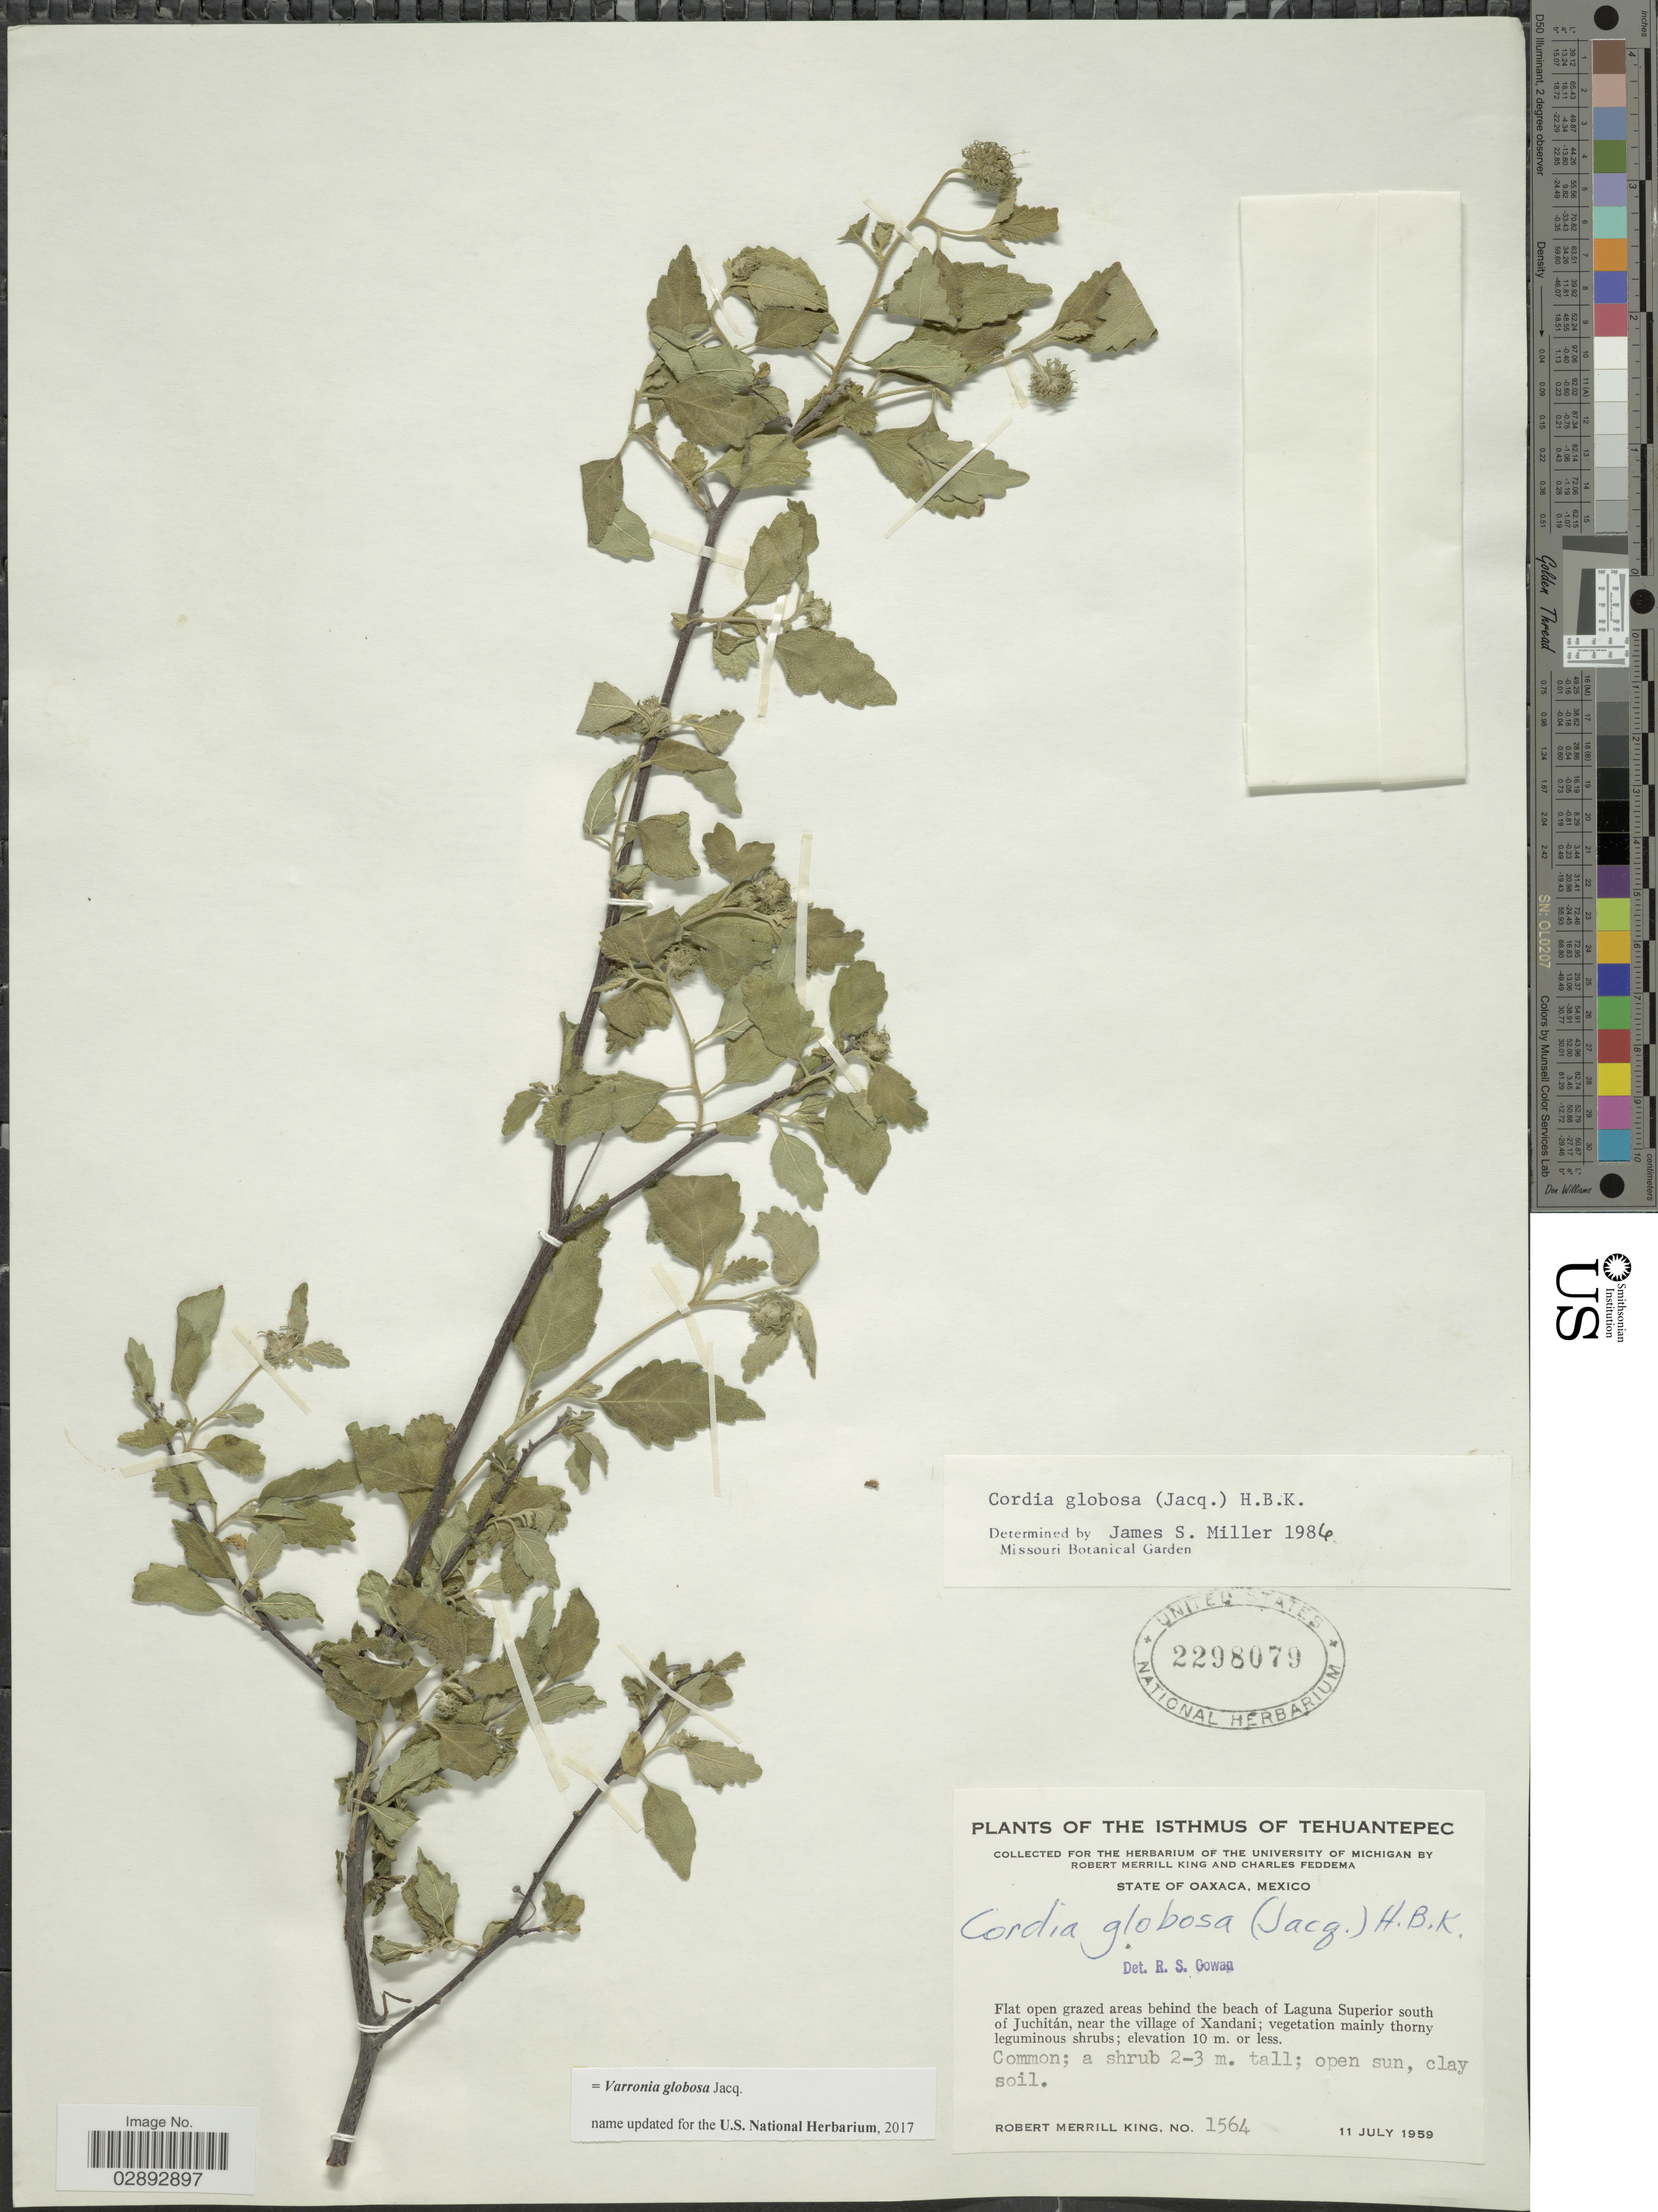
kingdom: Plantae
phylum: Tracheophyta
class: Magnoliopsida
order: Boraginales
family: Cordiaceae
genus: Varronia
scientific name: Varronia globosa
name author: Jacq.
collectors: R. M. King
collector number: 1564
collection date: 1959-07-11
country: Mexico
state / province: Oaxaca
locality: Isthmus of Tehuantepec. State of Oaxaca. Flat open grazed areas bhind the beach of Laguna Superior south of Juchitán, near the village of Xandani.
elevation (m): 10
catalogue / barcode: US 2298079